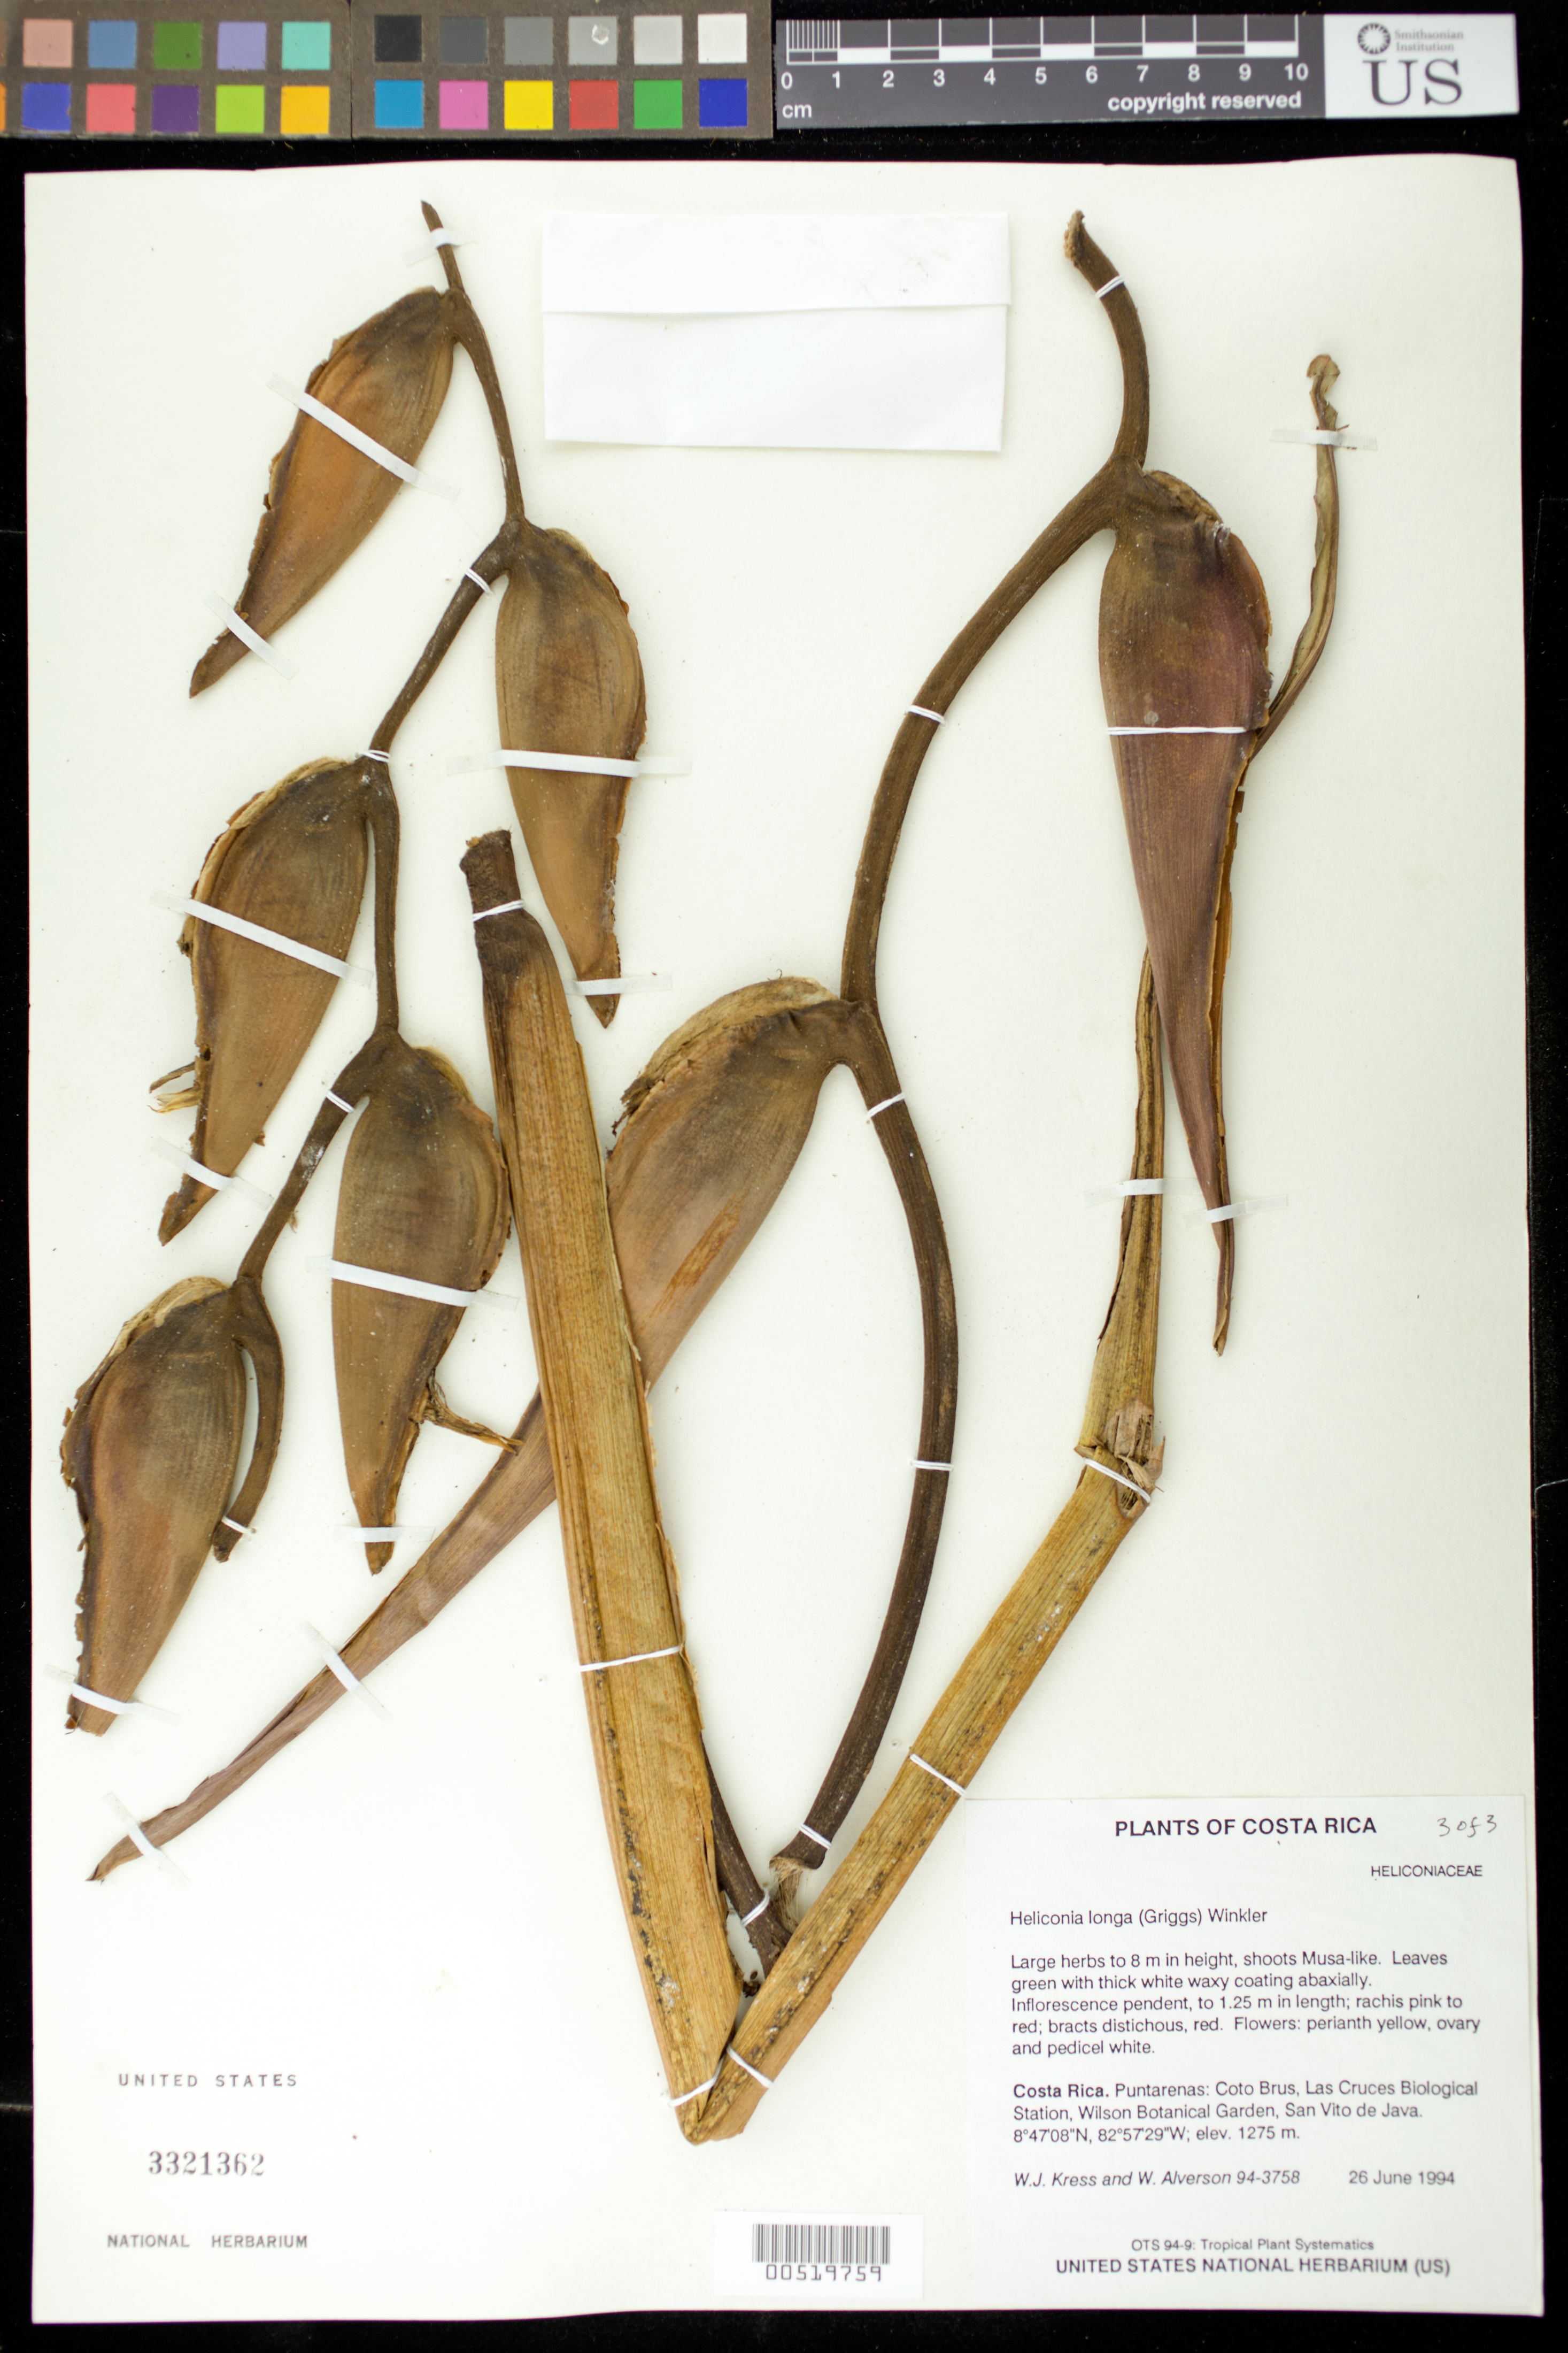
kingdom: Plantae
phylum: Tracheophyta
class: Liliopsida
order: Zingiberales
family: Heliconiaceae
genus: Heliconia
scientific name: Heliconia longa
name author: (R.F. Griggs) H.J.P. Winkl.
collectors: W. J. Kress & W. S. Alverson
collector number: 94-3758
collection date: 1994-06-26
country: Costa Rica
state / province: Puntarenas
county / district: Coto Brus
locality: Las Cruces Biological Station, Wilson Botanical Garden, San Vito de Java.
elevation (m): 1275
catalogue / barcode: US 3321362